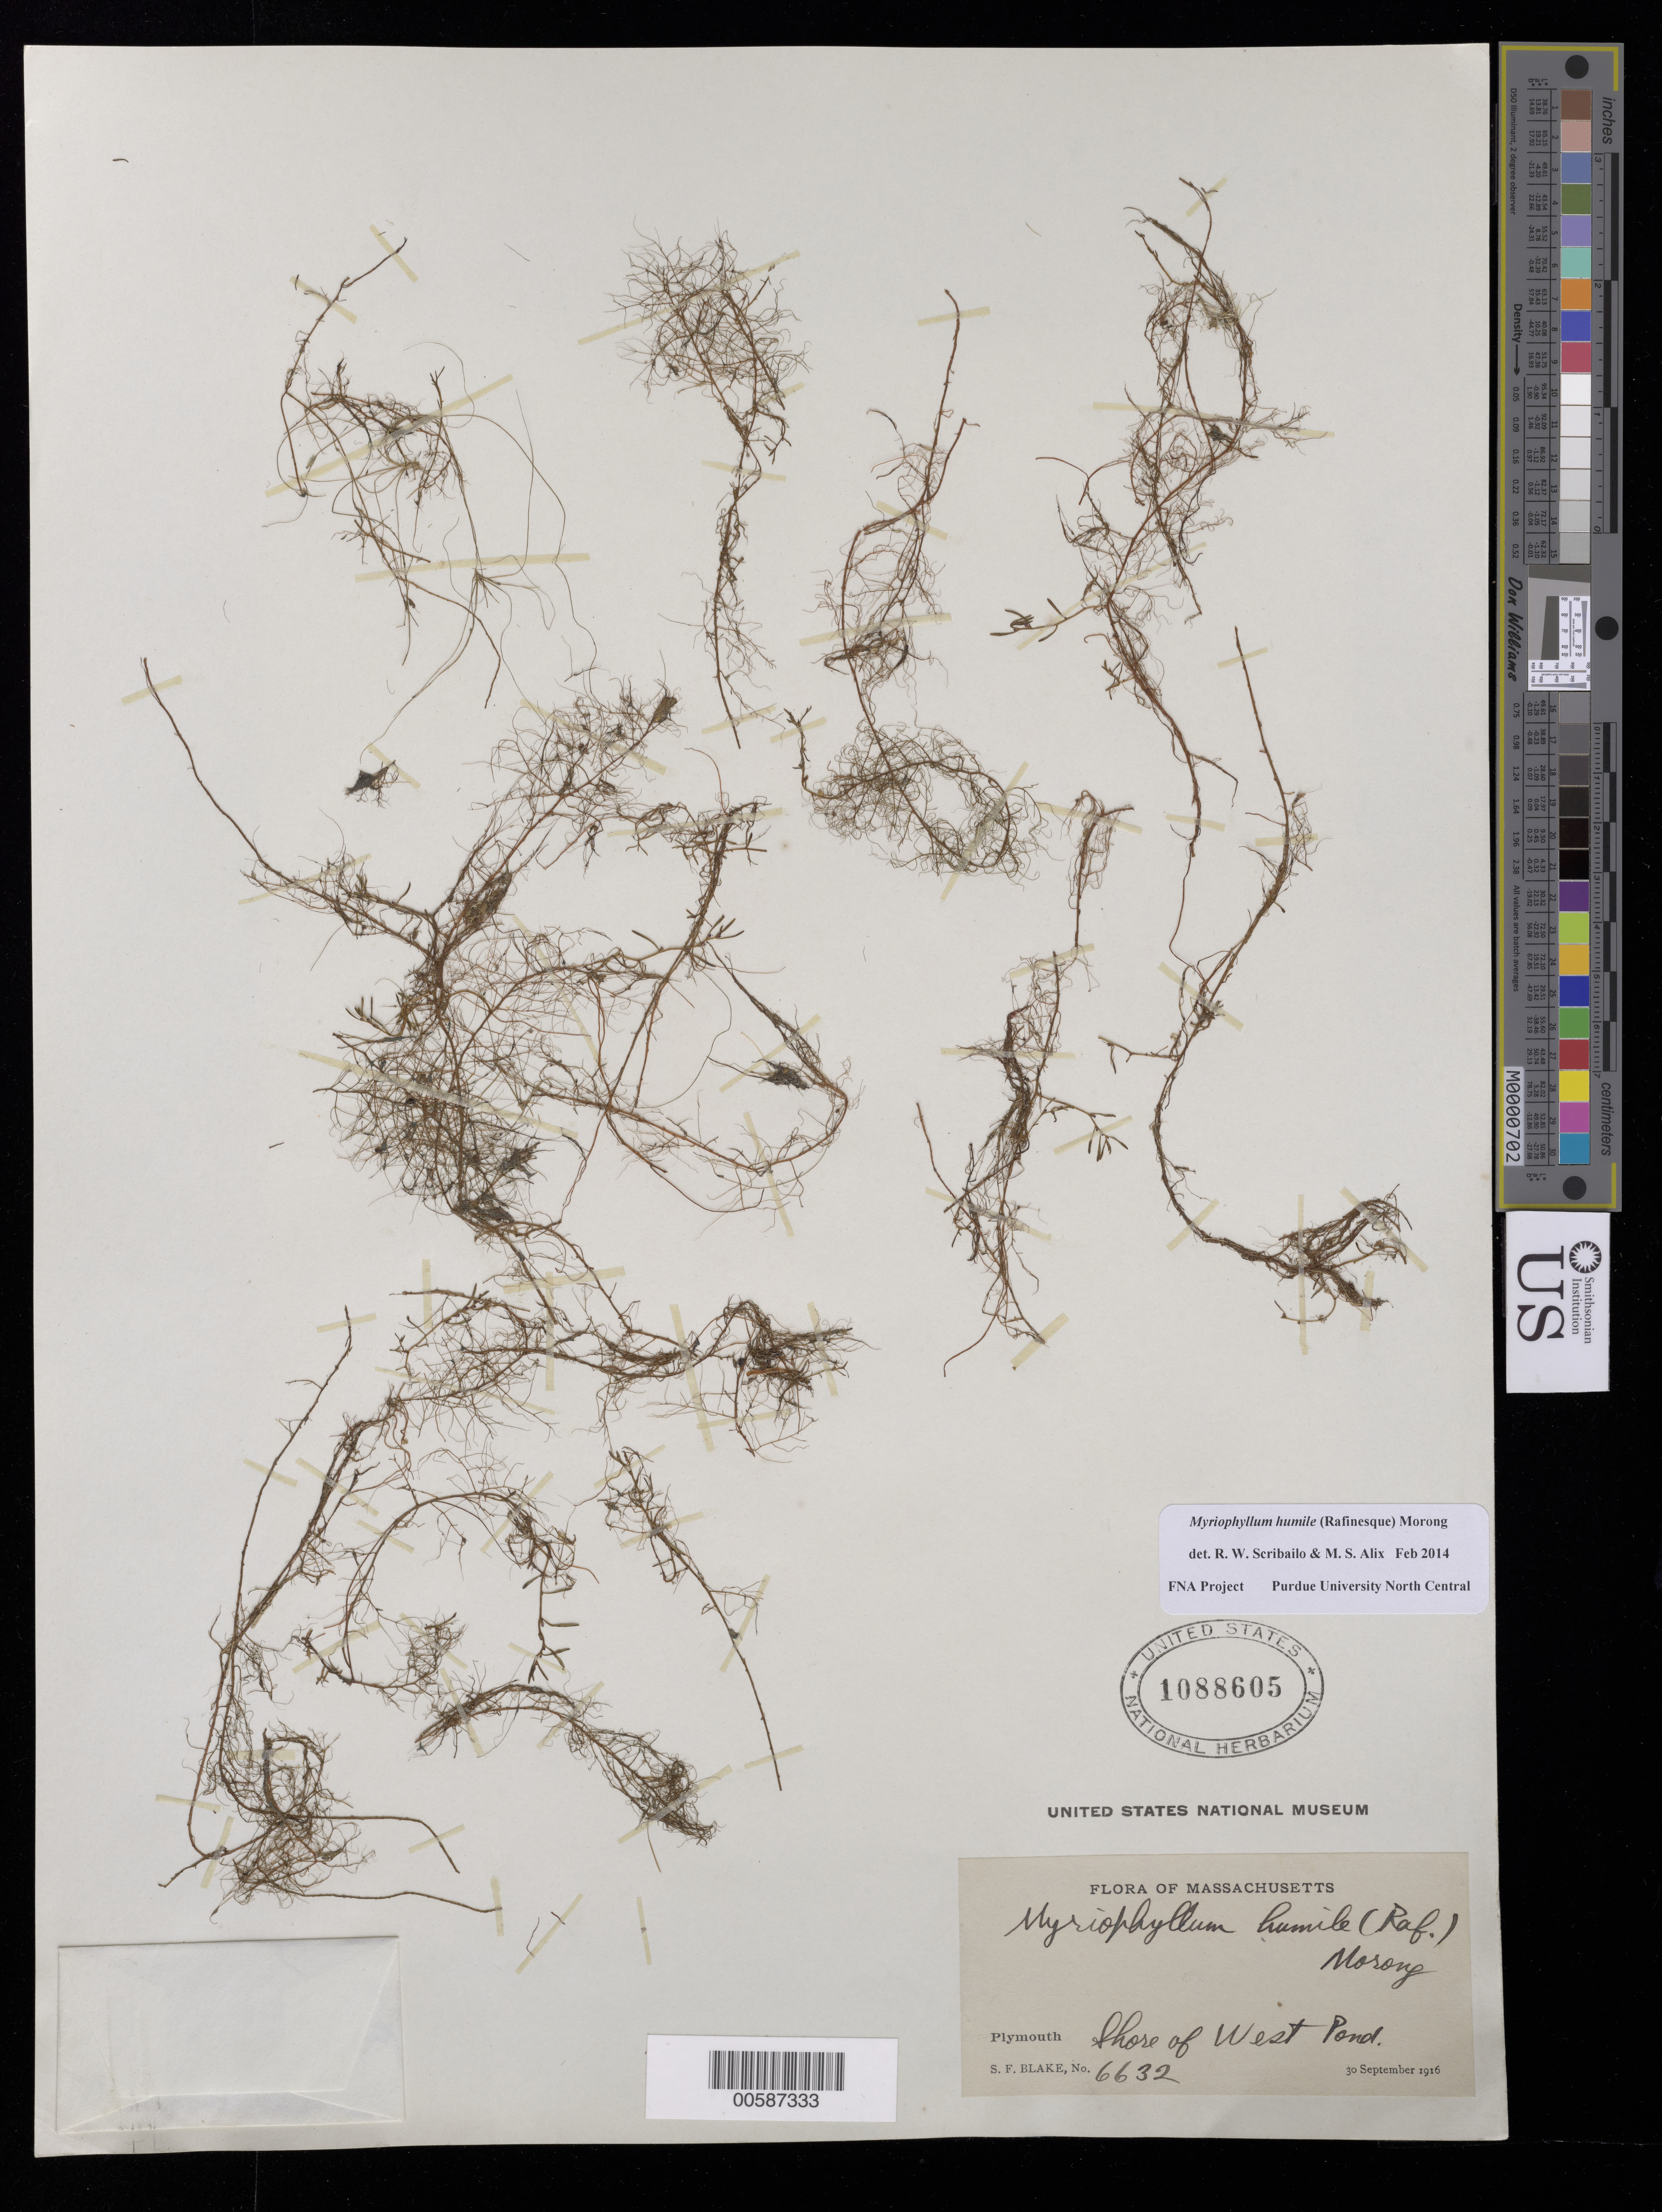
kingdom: Plantae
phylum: Tracheophyta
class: Magnoliopsida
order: Saxifragales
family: Haloragaceae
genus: Myriophyllum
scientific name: Myriophyllum humile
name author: (Raf.) Morong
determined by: Scribailo, R. W.; Alix, M. S.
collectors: S. Blake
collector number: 6632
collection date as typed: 30 Sep 1916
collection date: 1916-09-30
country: United States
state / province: Massachusetts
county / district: Plymouth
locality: Plymouth, West Pond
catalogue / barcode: US 1088605